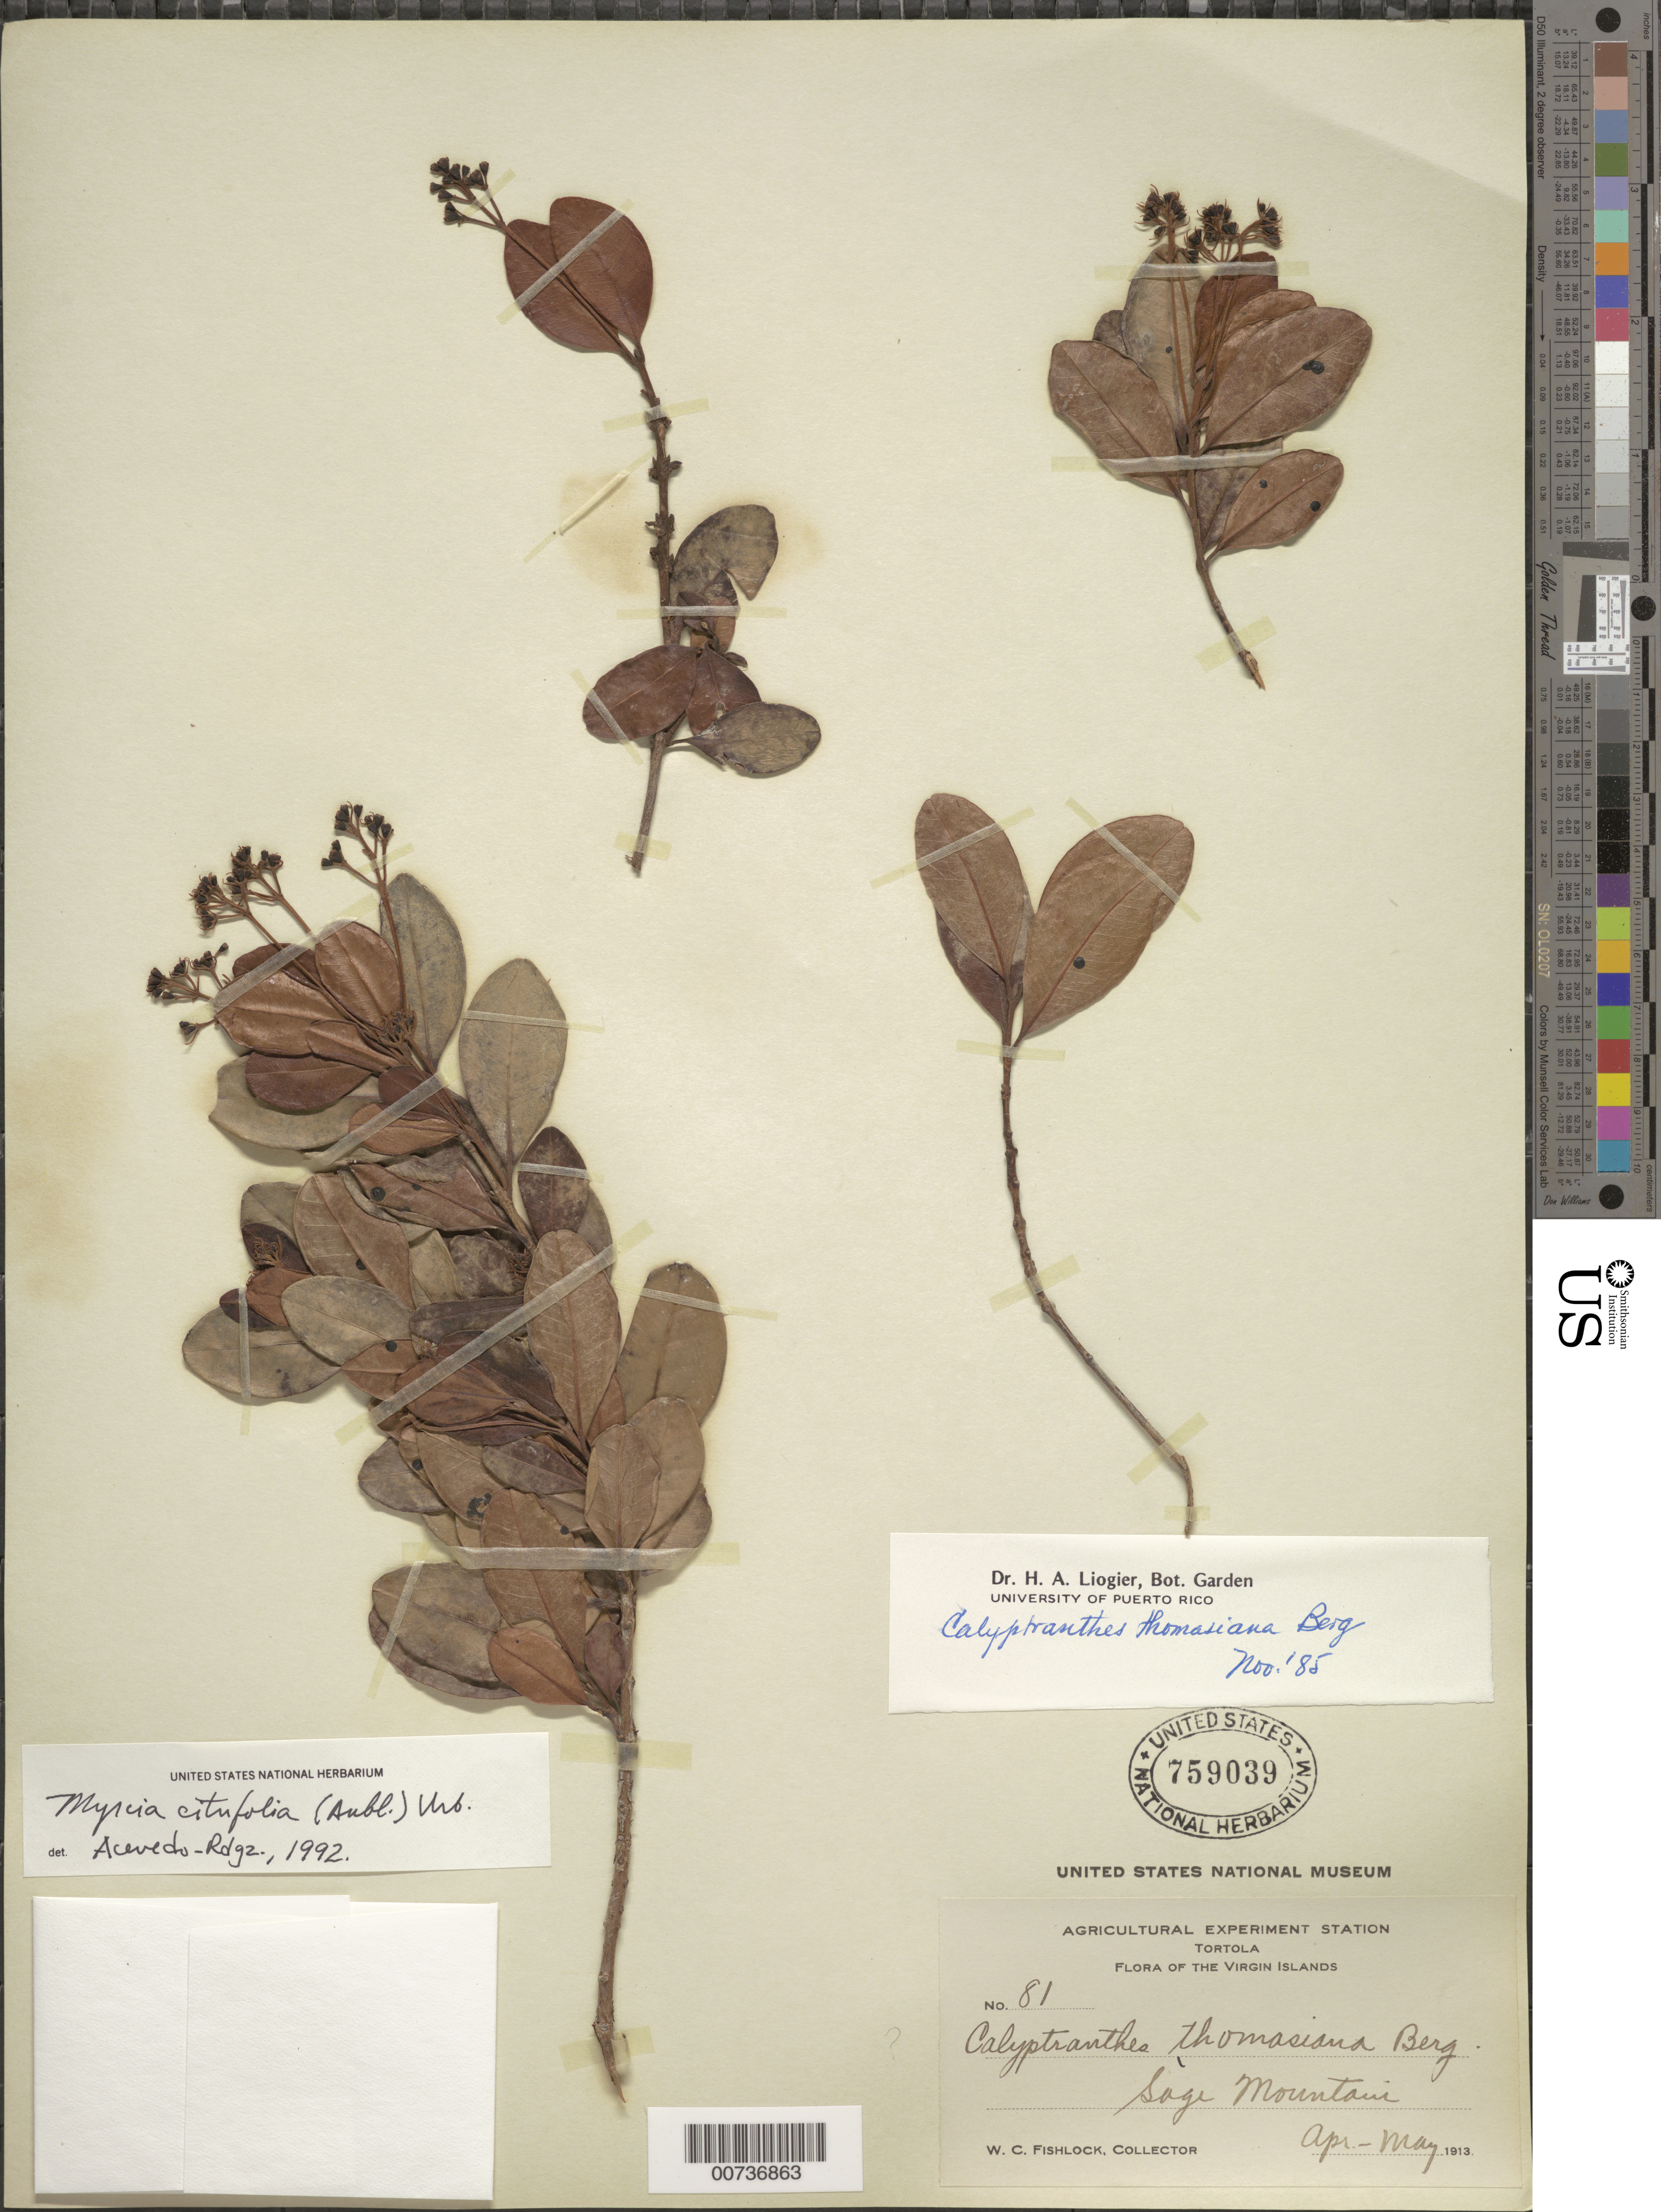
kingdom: Plantae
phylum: Tracheophyta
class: Magnoliopsida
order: Myrtales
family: Myrtaceae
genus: Myrcia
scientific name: Myrcia citrifolia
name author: (Aubl.) Urb.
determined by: Acevedo-Rodríguez, P., (BOT), Smithsonian Institution - National Museum of Natural History (UNITED STATES)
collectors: W. Fishlock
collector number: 81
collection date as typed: Apr 1913 to -- May 1913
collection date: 1913-04/1913-05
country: British Virgin Islands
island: Tortola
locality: Sage Mountain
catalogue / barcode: US 759039